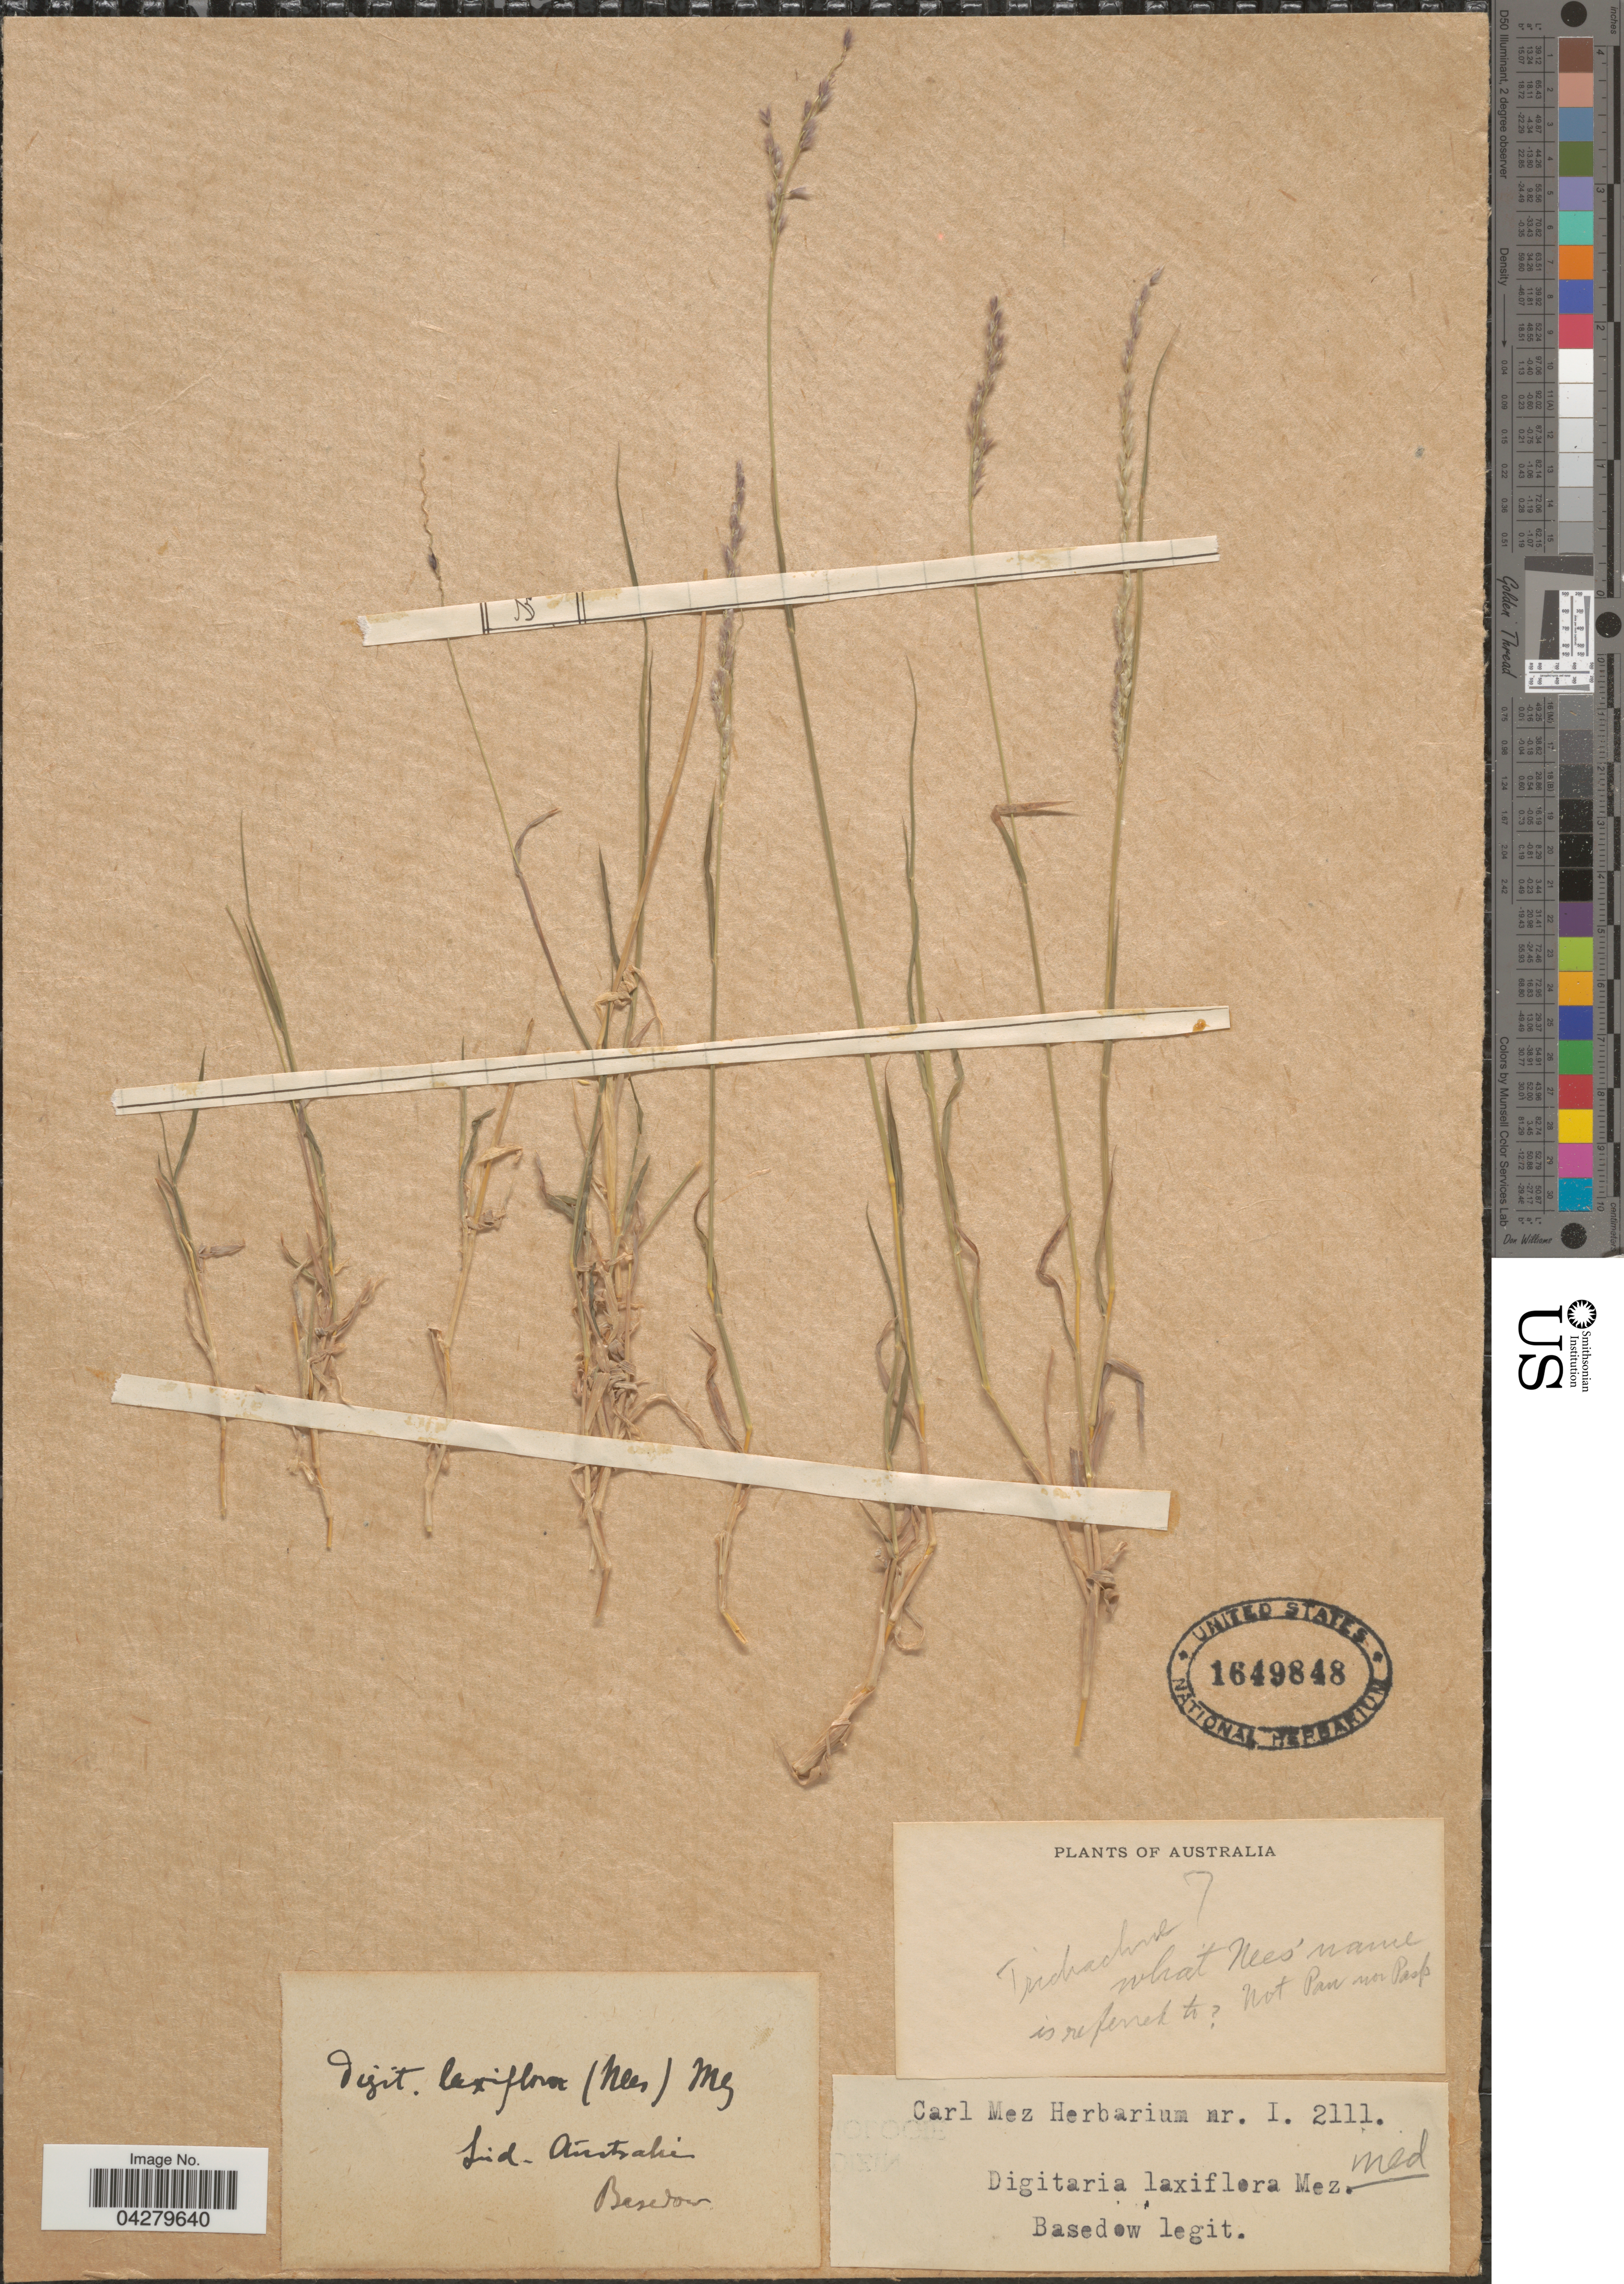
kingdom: Plantae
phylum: Tracheophyta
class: Liliopsida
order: Poales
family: Poaceae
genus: Digitaria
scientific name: Digitaria sp.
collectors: Basedow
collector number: I.2111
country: Australia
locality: Sud - Australie.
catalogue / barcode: US 1649848